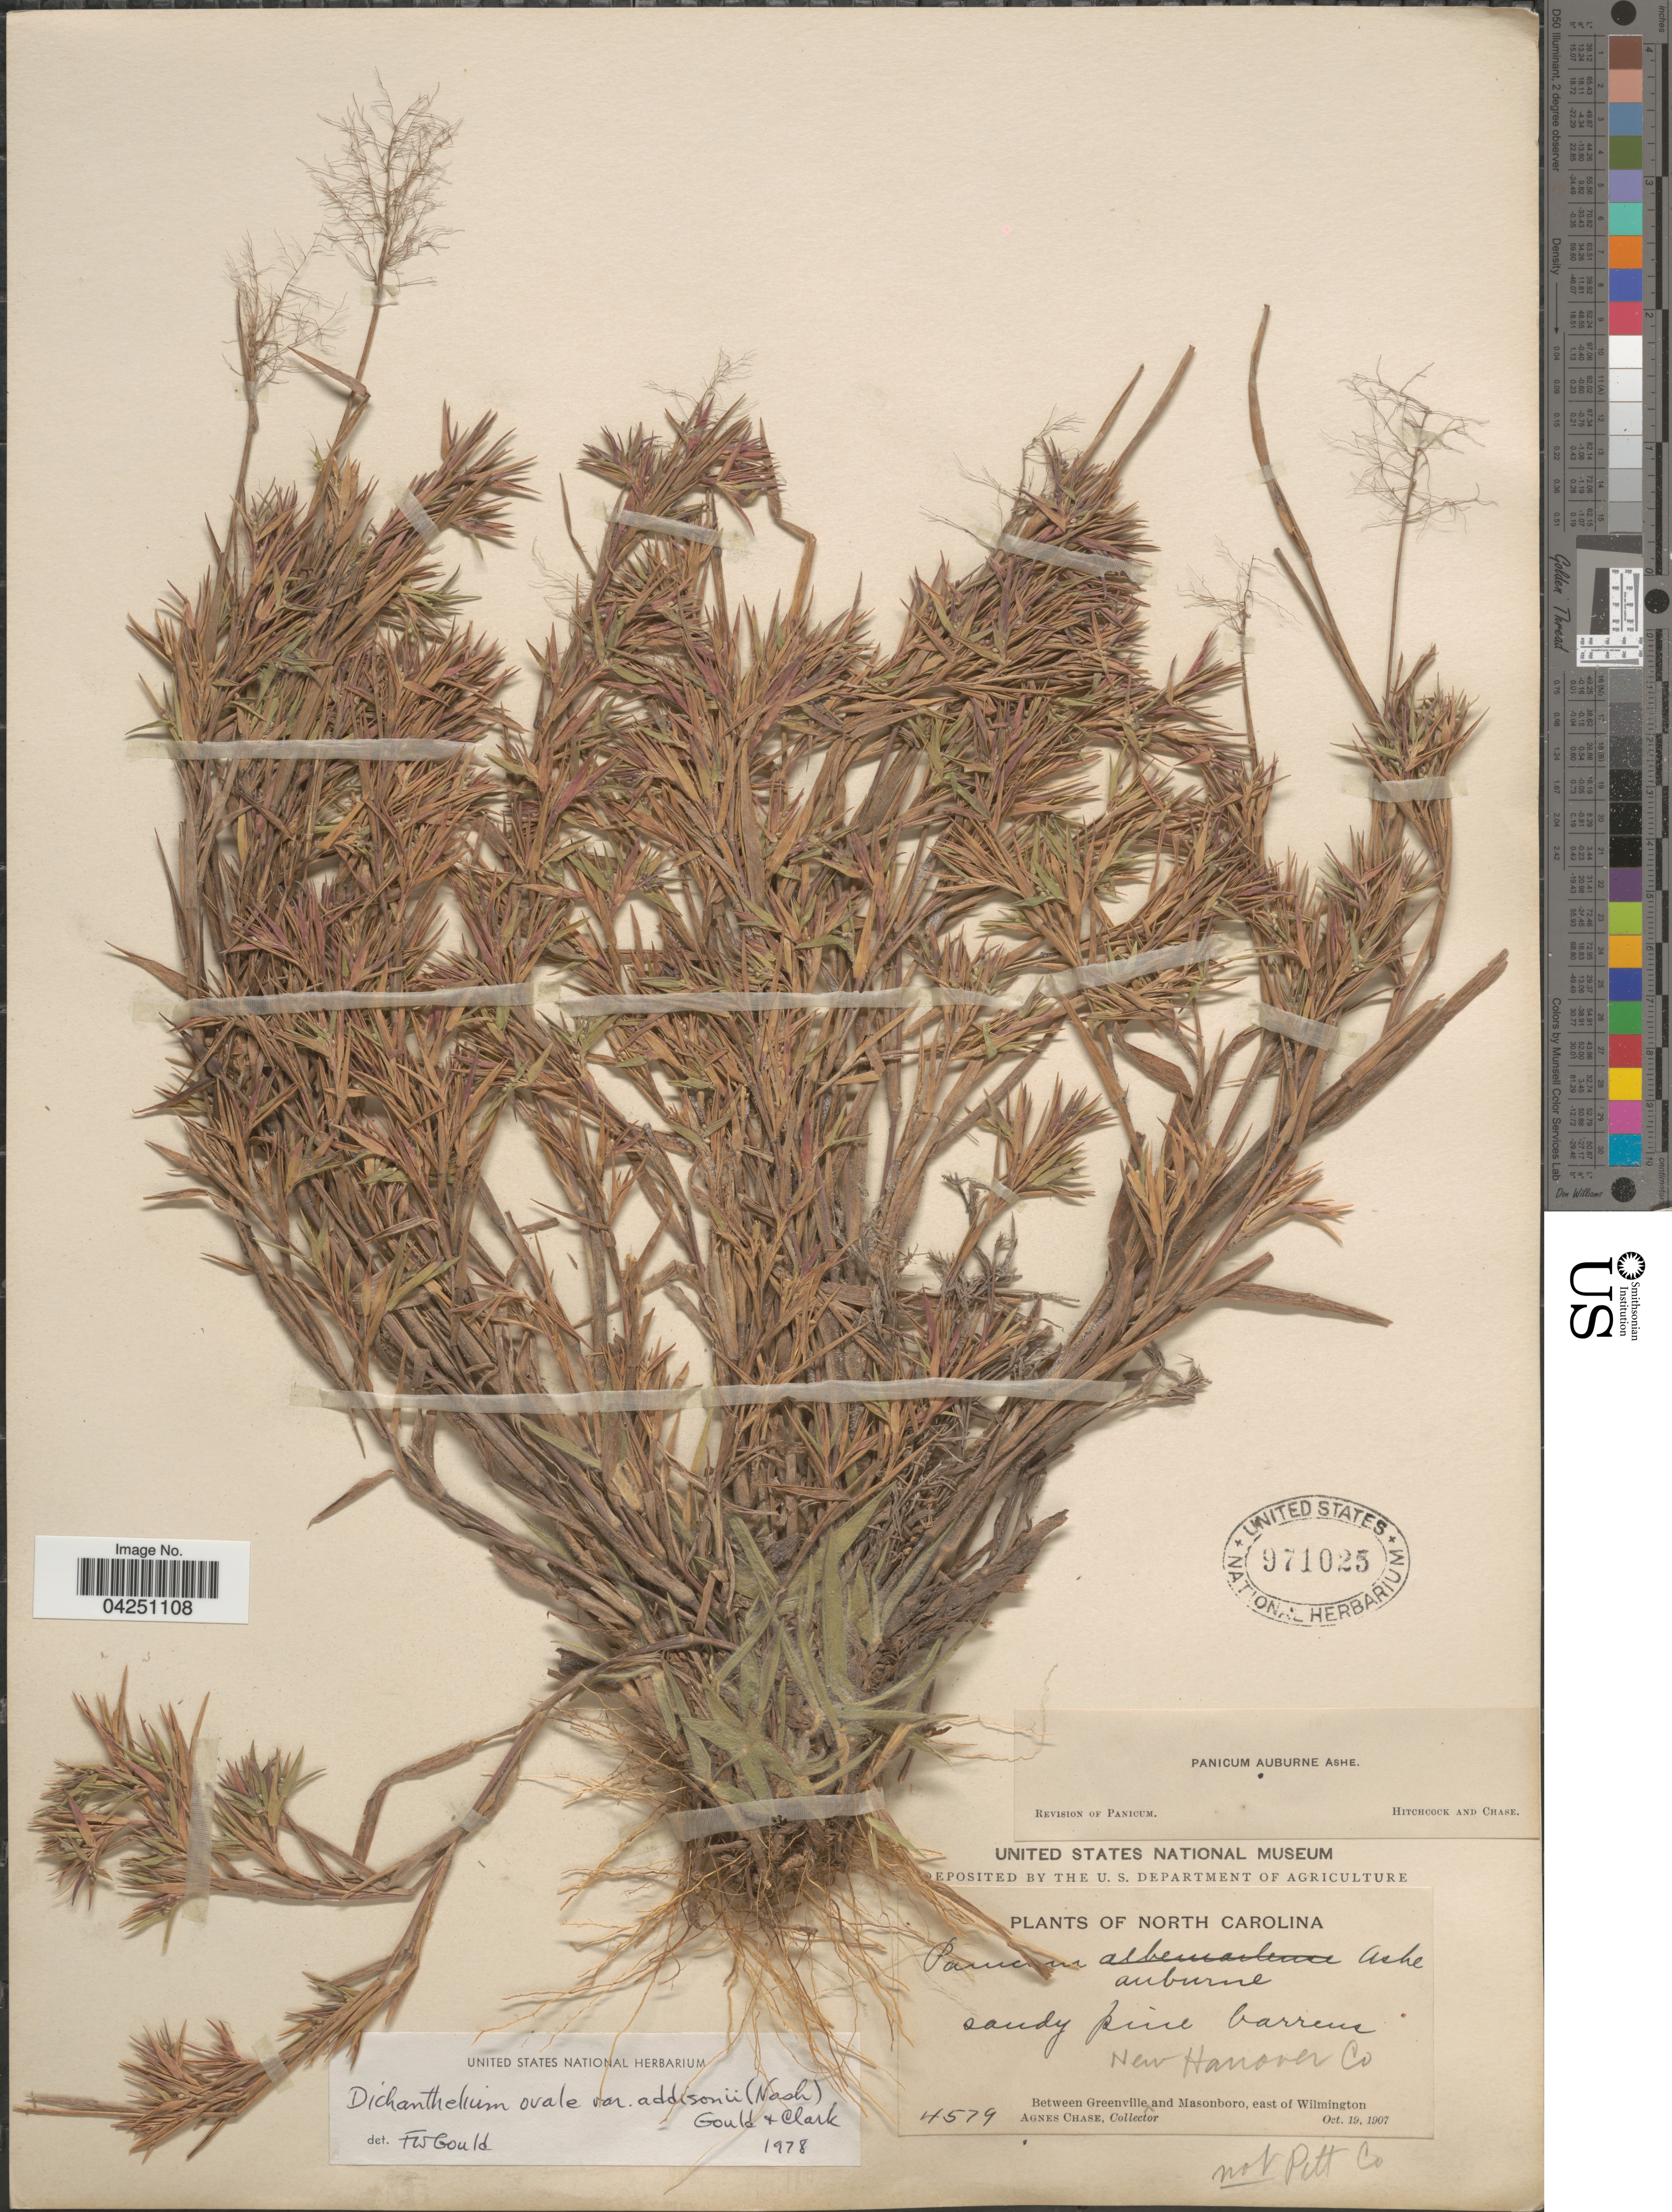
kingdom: Plantae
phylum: Tracheophyta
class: Liliopsida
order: Poales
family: Poaceae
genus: Dichanthelium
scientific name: Dichanthelium acuminatum var. acuminatum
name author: (Sw.) Gould & C.A. Clark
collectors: A. Chase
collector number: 4579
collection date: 1907-10-19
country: United States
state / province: North Carolina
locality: New Hanover Co. Between Greenville and Masonboro, east of Wilmington.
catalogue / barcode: US 971025